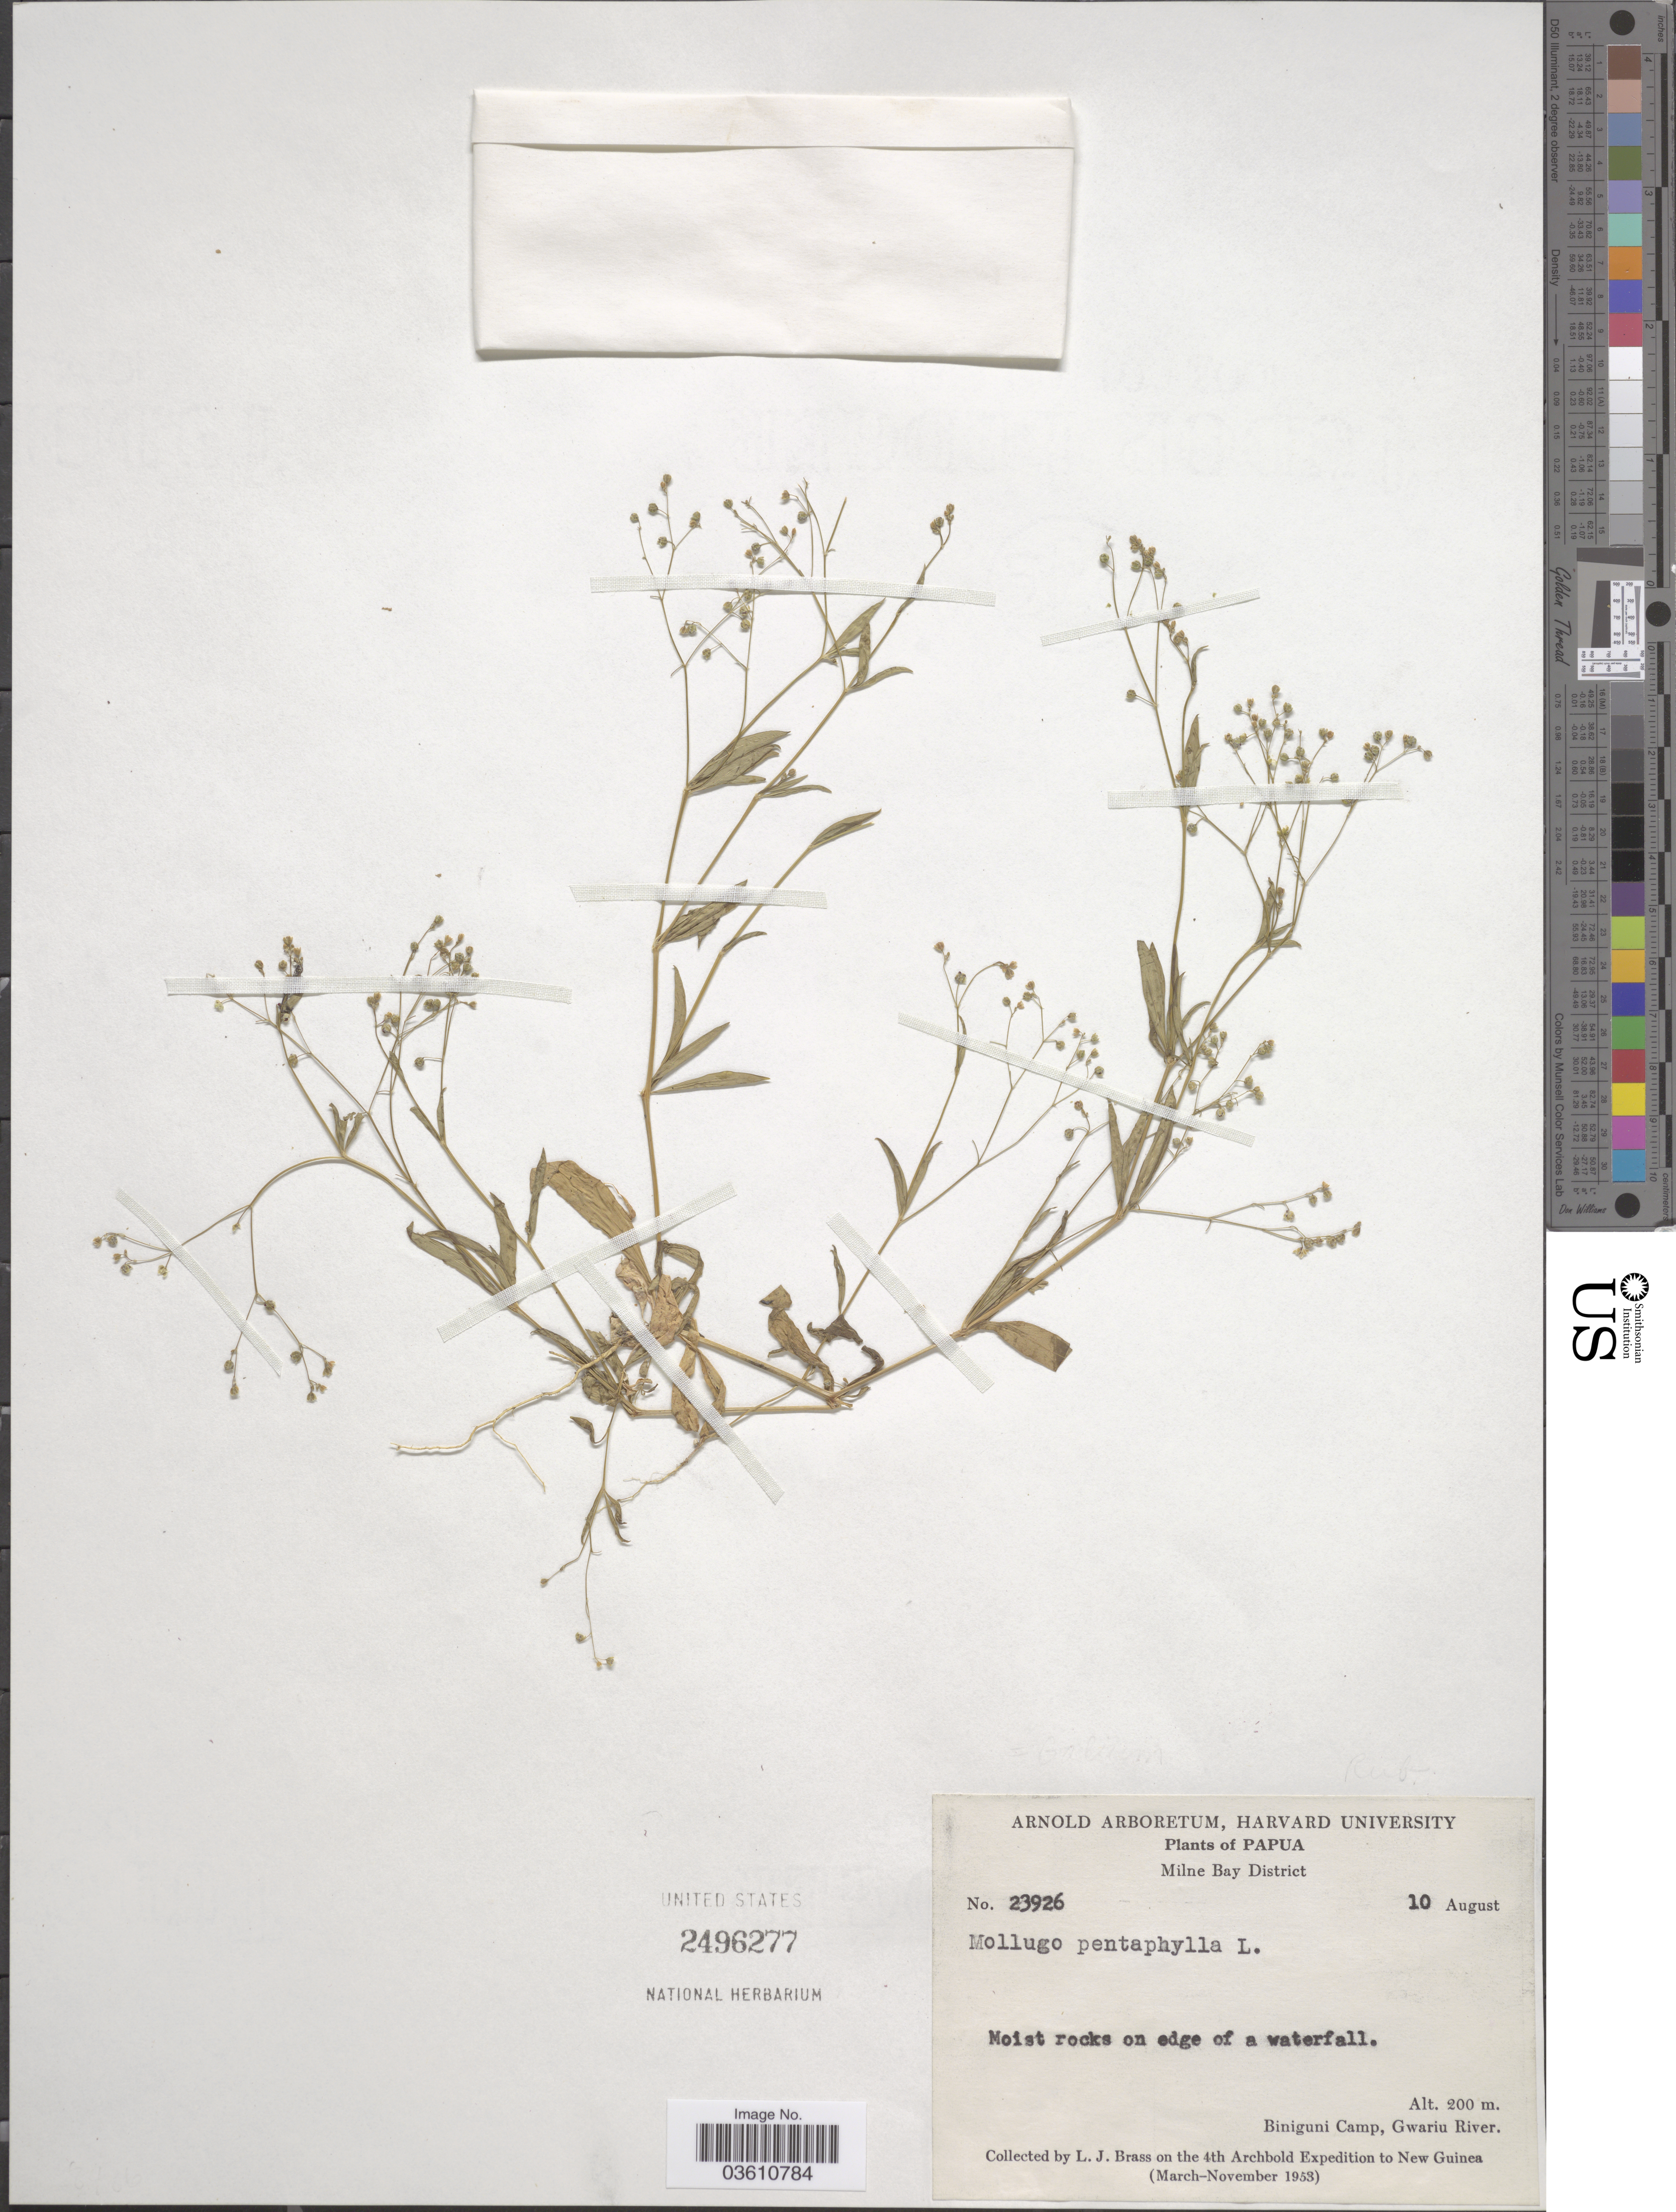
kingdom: Plantae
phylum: Tracheophyta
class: Magnoliopsida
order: Caryophyllales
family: Molluginaceae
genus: Trigastrotheca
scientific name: Trigastrotheca pentaphylla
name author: (L.) Thulin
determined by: Strong, Mark T., (BOT), Smithsonian Institution - National Museum of Natural History (UNITED STATES)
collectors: L. J. Brass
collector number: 23926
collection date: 1953-08-10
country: Papua New Guinea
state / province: Milne Bay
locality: Milne Bay District, Biniguni Camp, Gwariu River. New Guinea.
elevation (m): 200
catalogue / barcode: US 2496277